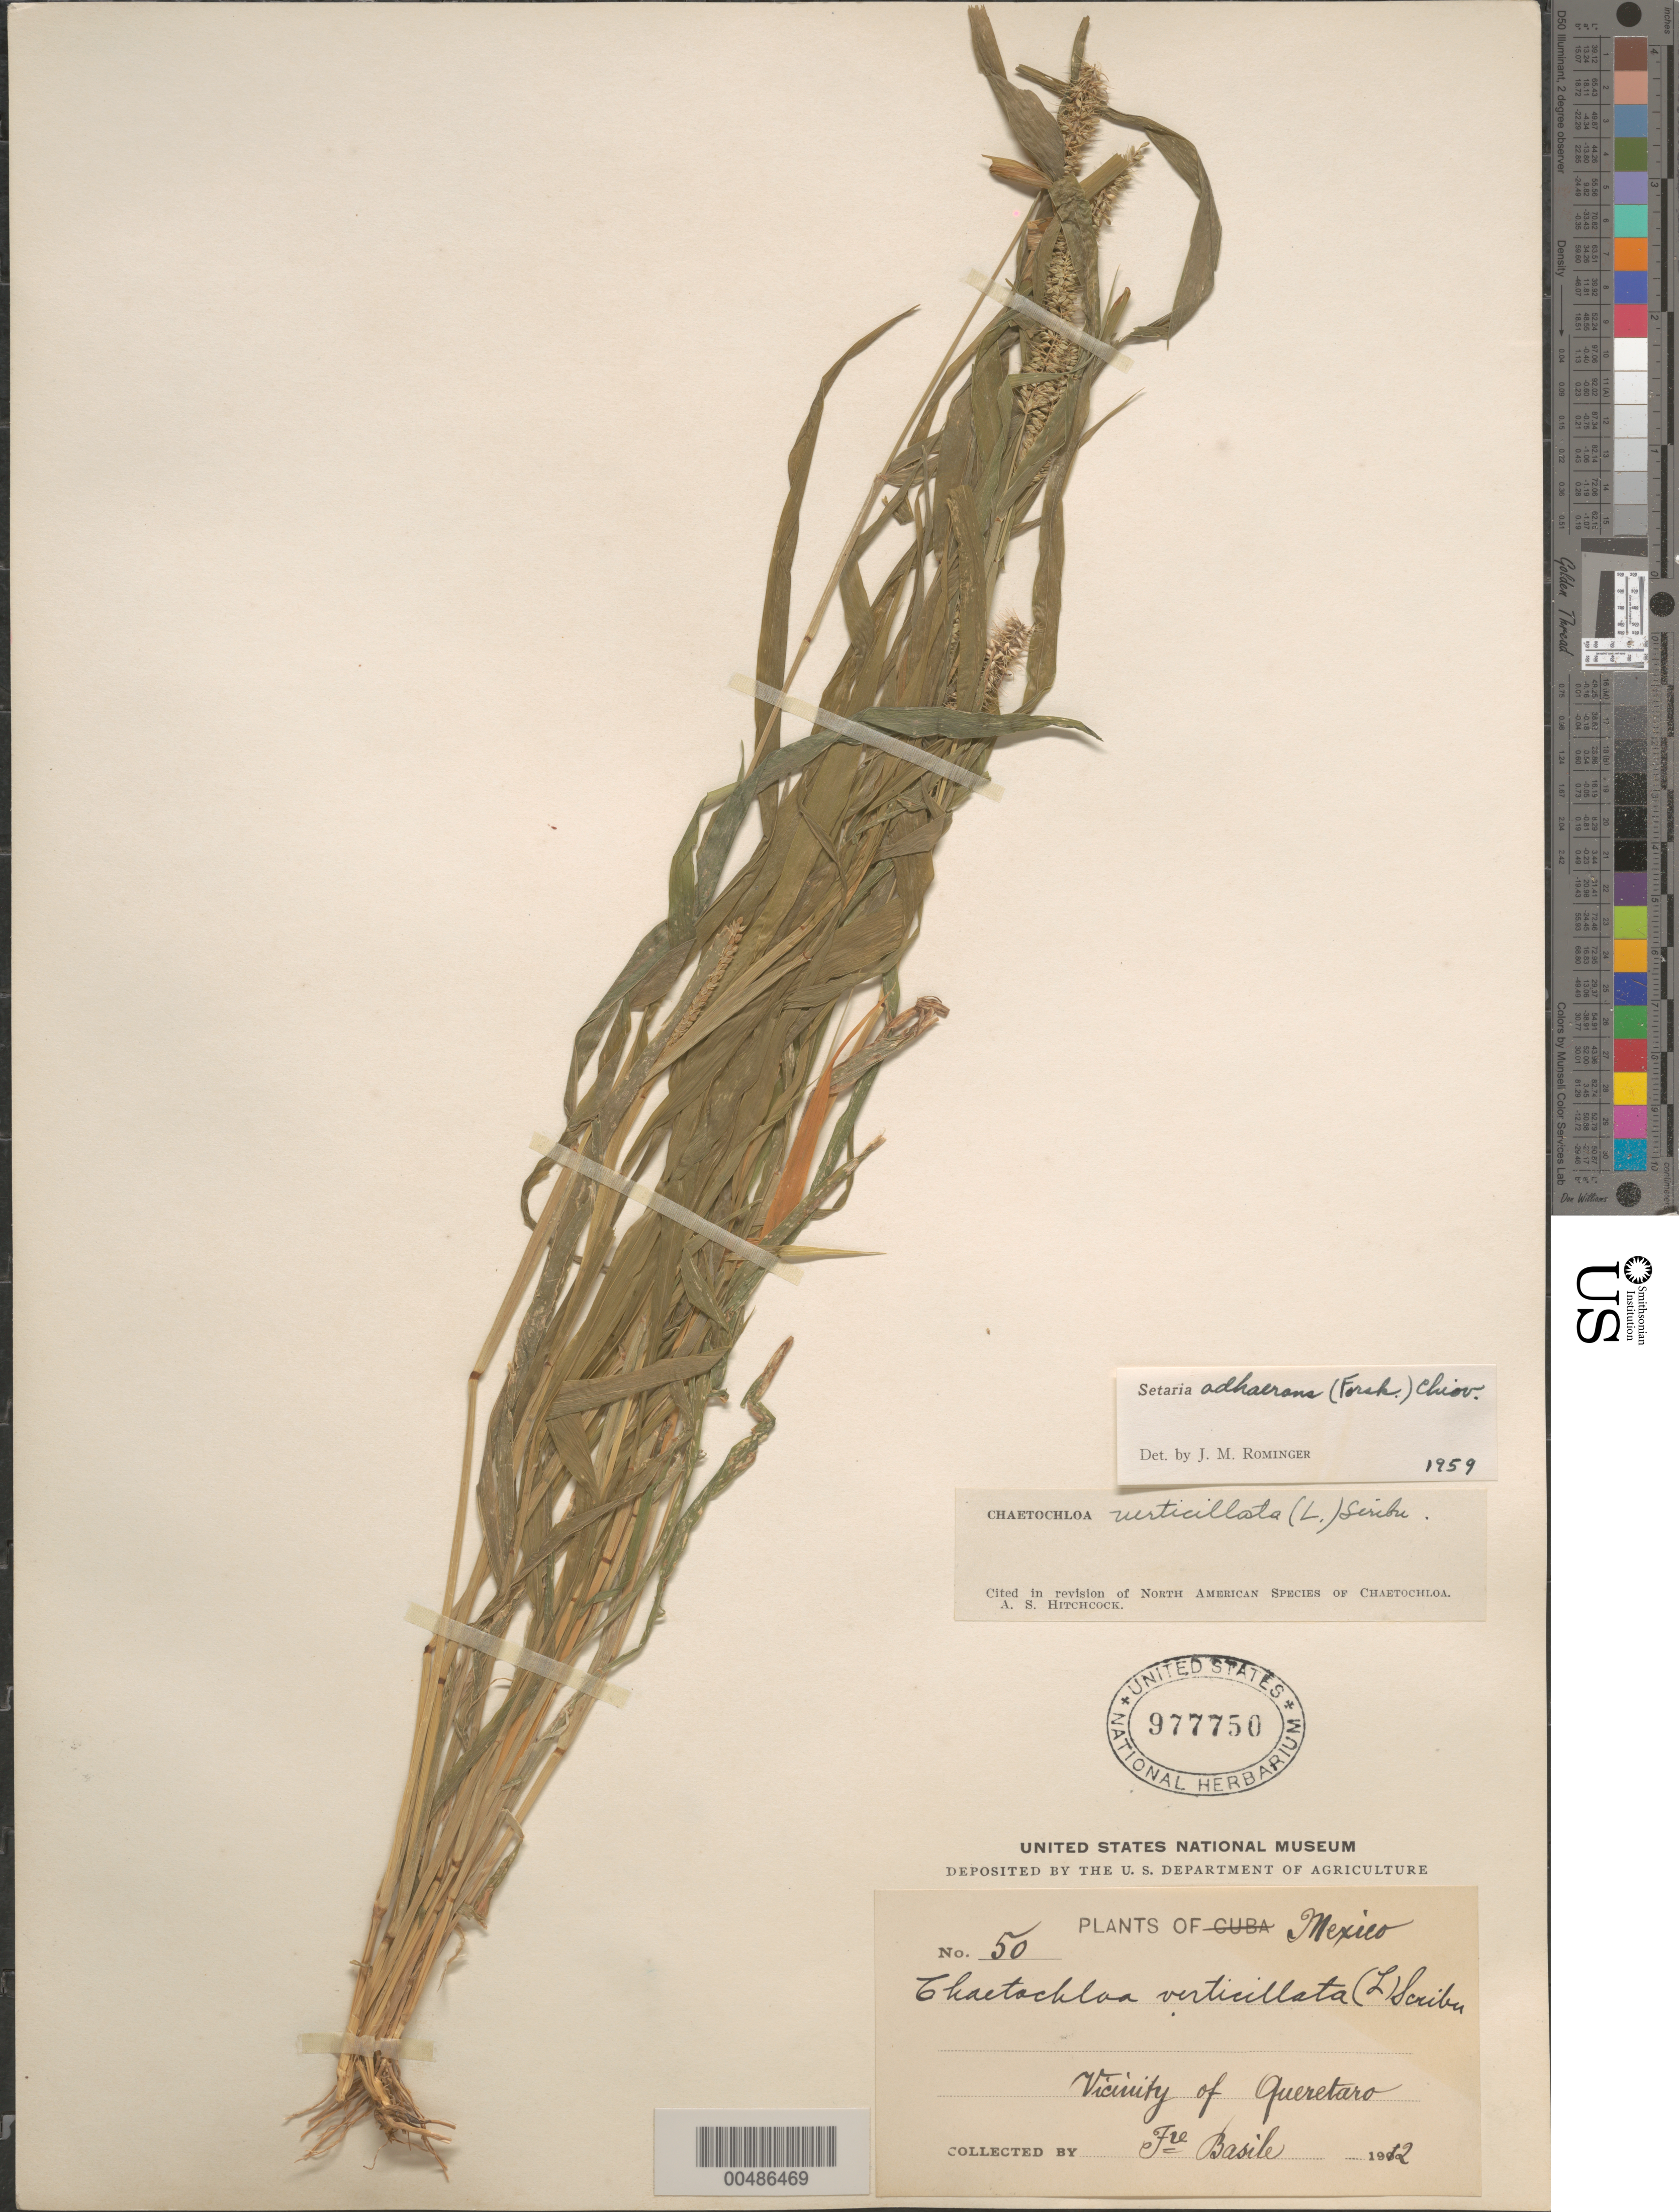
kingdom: Plantae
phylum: Tracheophyta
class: Liliopsida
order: Poales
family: Poaceae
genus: Setaria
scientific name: Setaria adhaerens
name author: (Forssk.) Chiov.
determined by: Rominger, J. M.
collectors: Bro. Basile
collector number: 50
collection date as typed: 1912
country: Mexico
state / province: Querétaro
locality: Vicinity of Querétaro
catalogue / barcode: US 977750